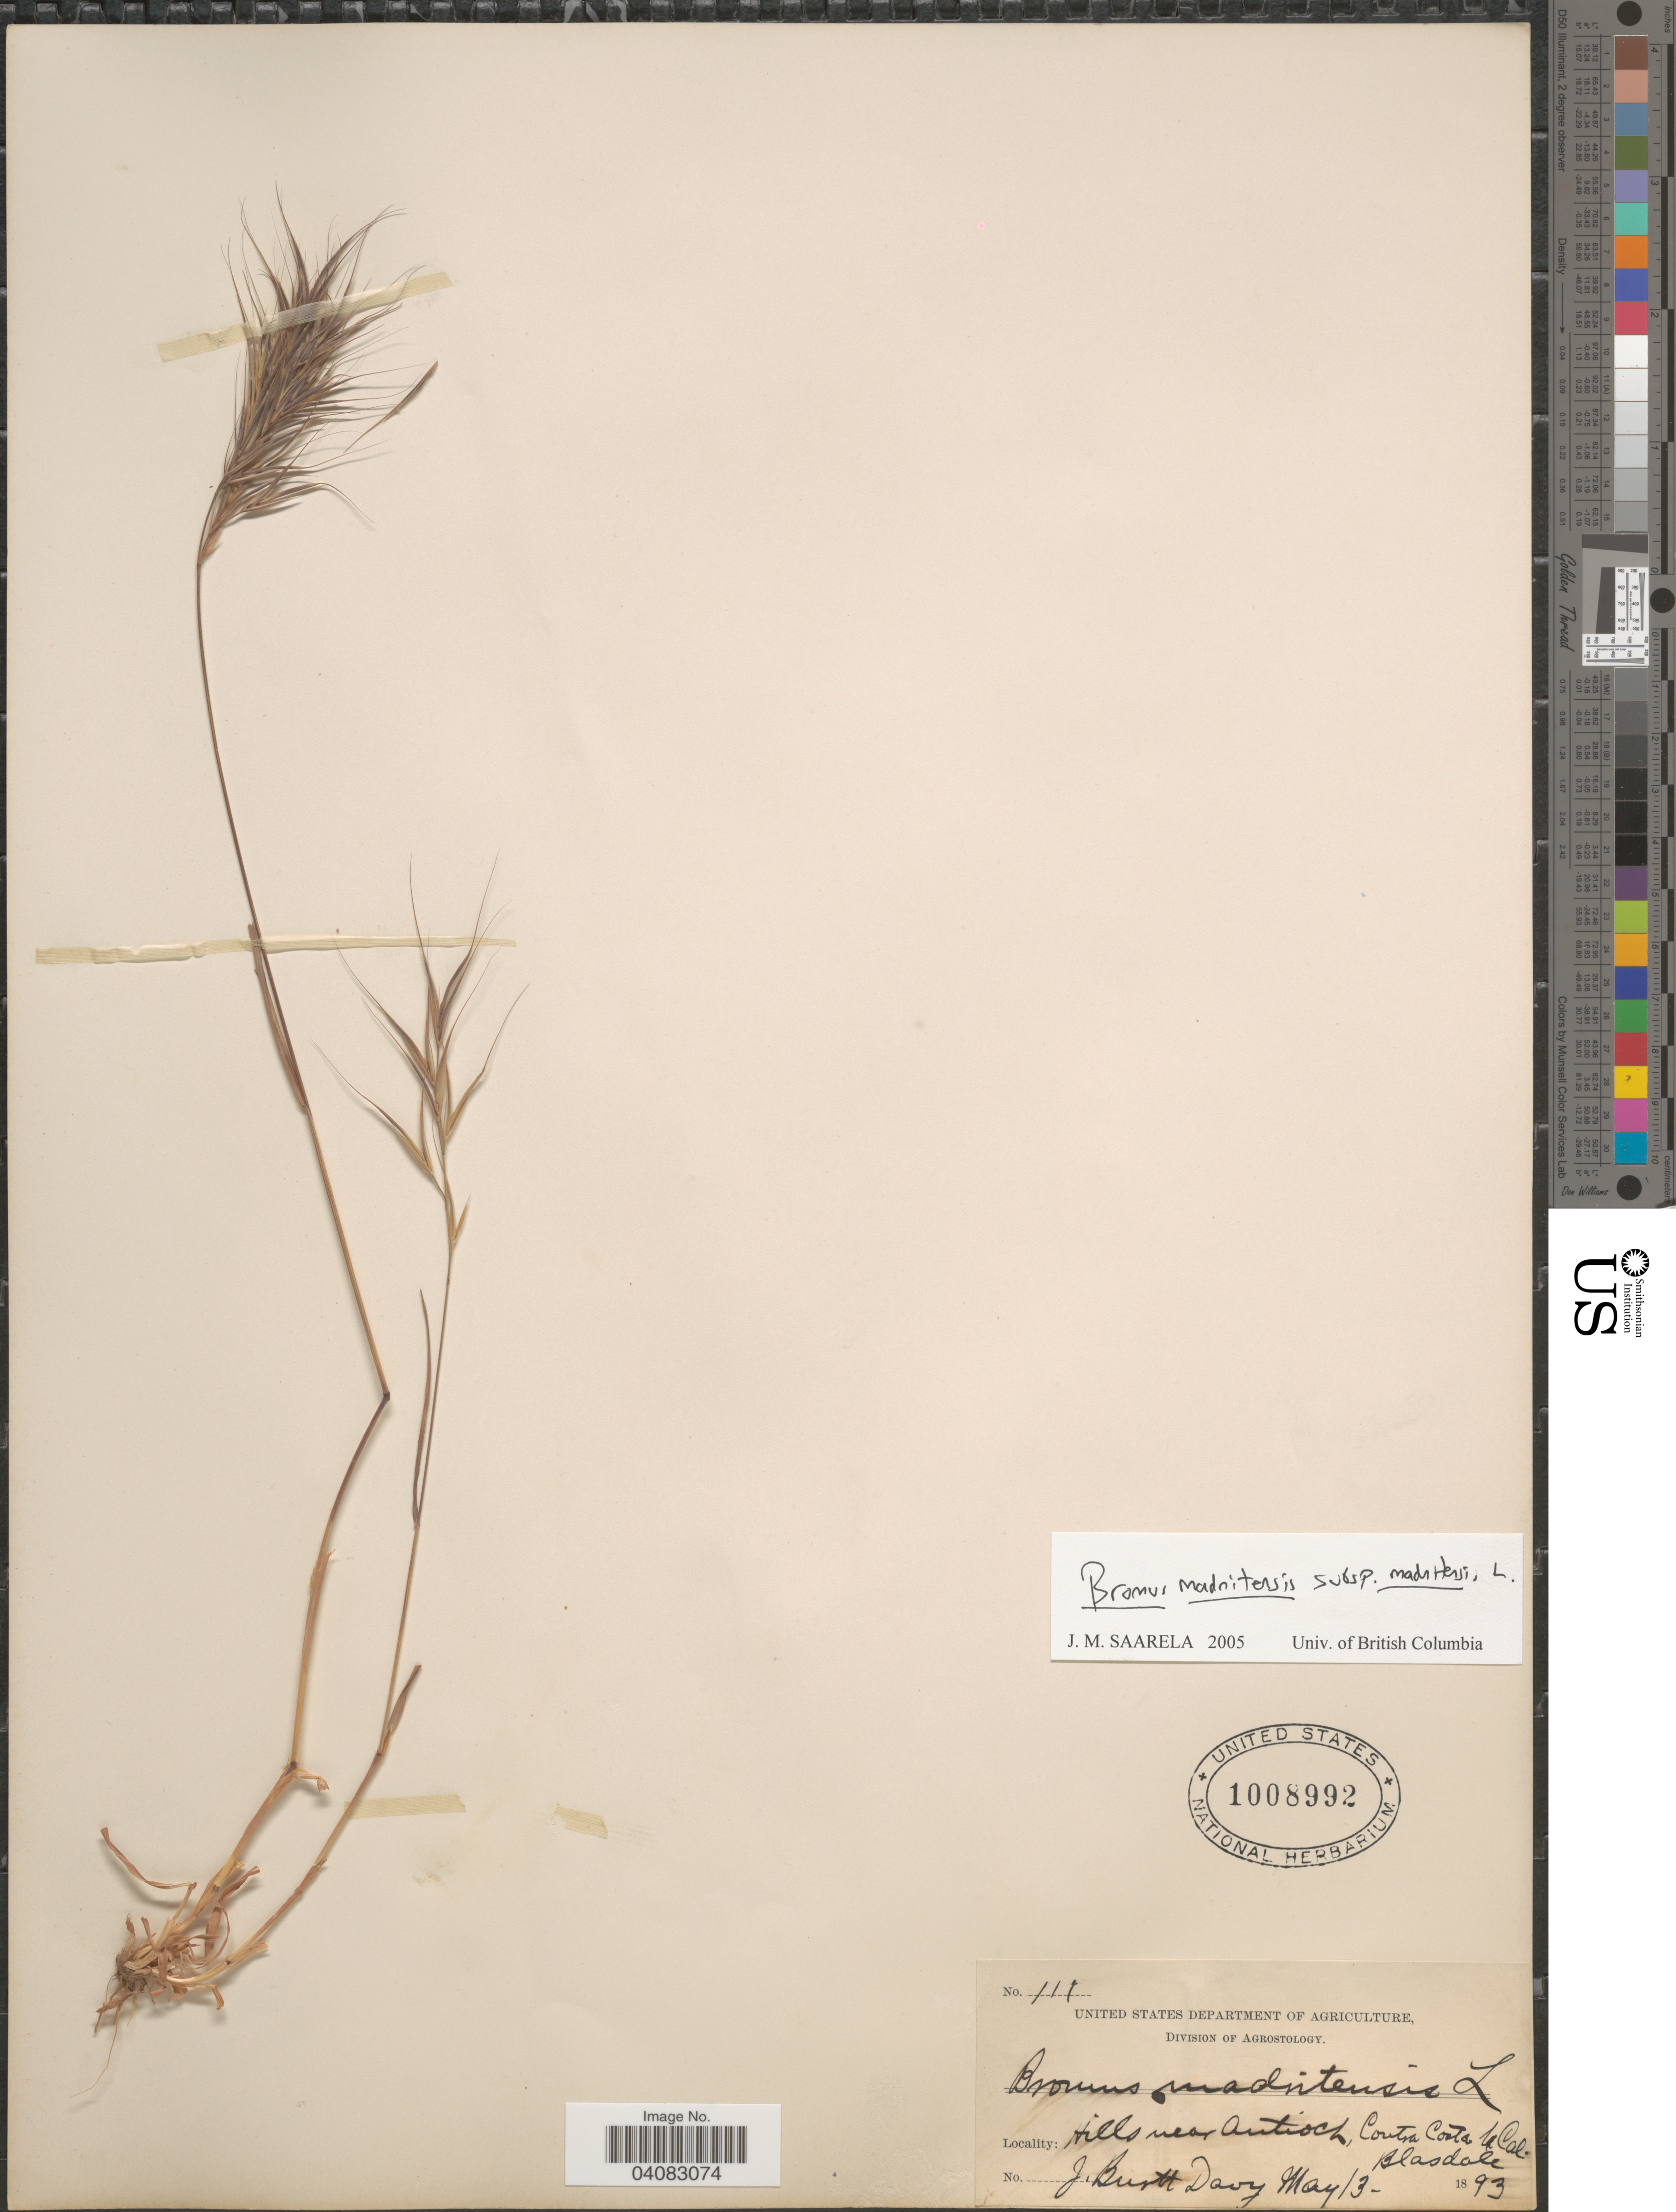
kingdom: Plantae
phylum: Tracheophyta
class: Liliopsida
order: Poales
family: Poaceae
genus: Bromus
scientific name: Bromus madritensis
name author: L.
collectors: J. Burtt Davy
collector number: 111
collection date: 1893-05-03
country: United States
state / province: California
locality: Hills near Antioch, Contra Costa. N Cal. Blasdale.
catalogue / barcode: US 1008992